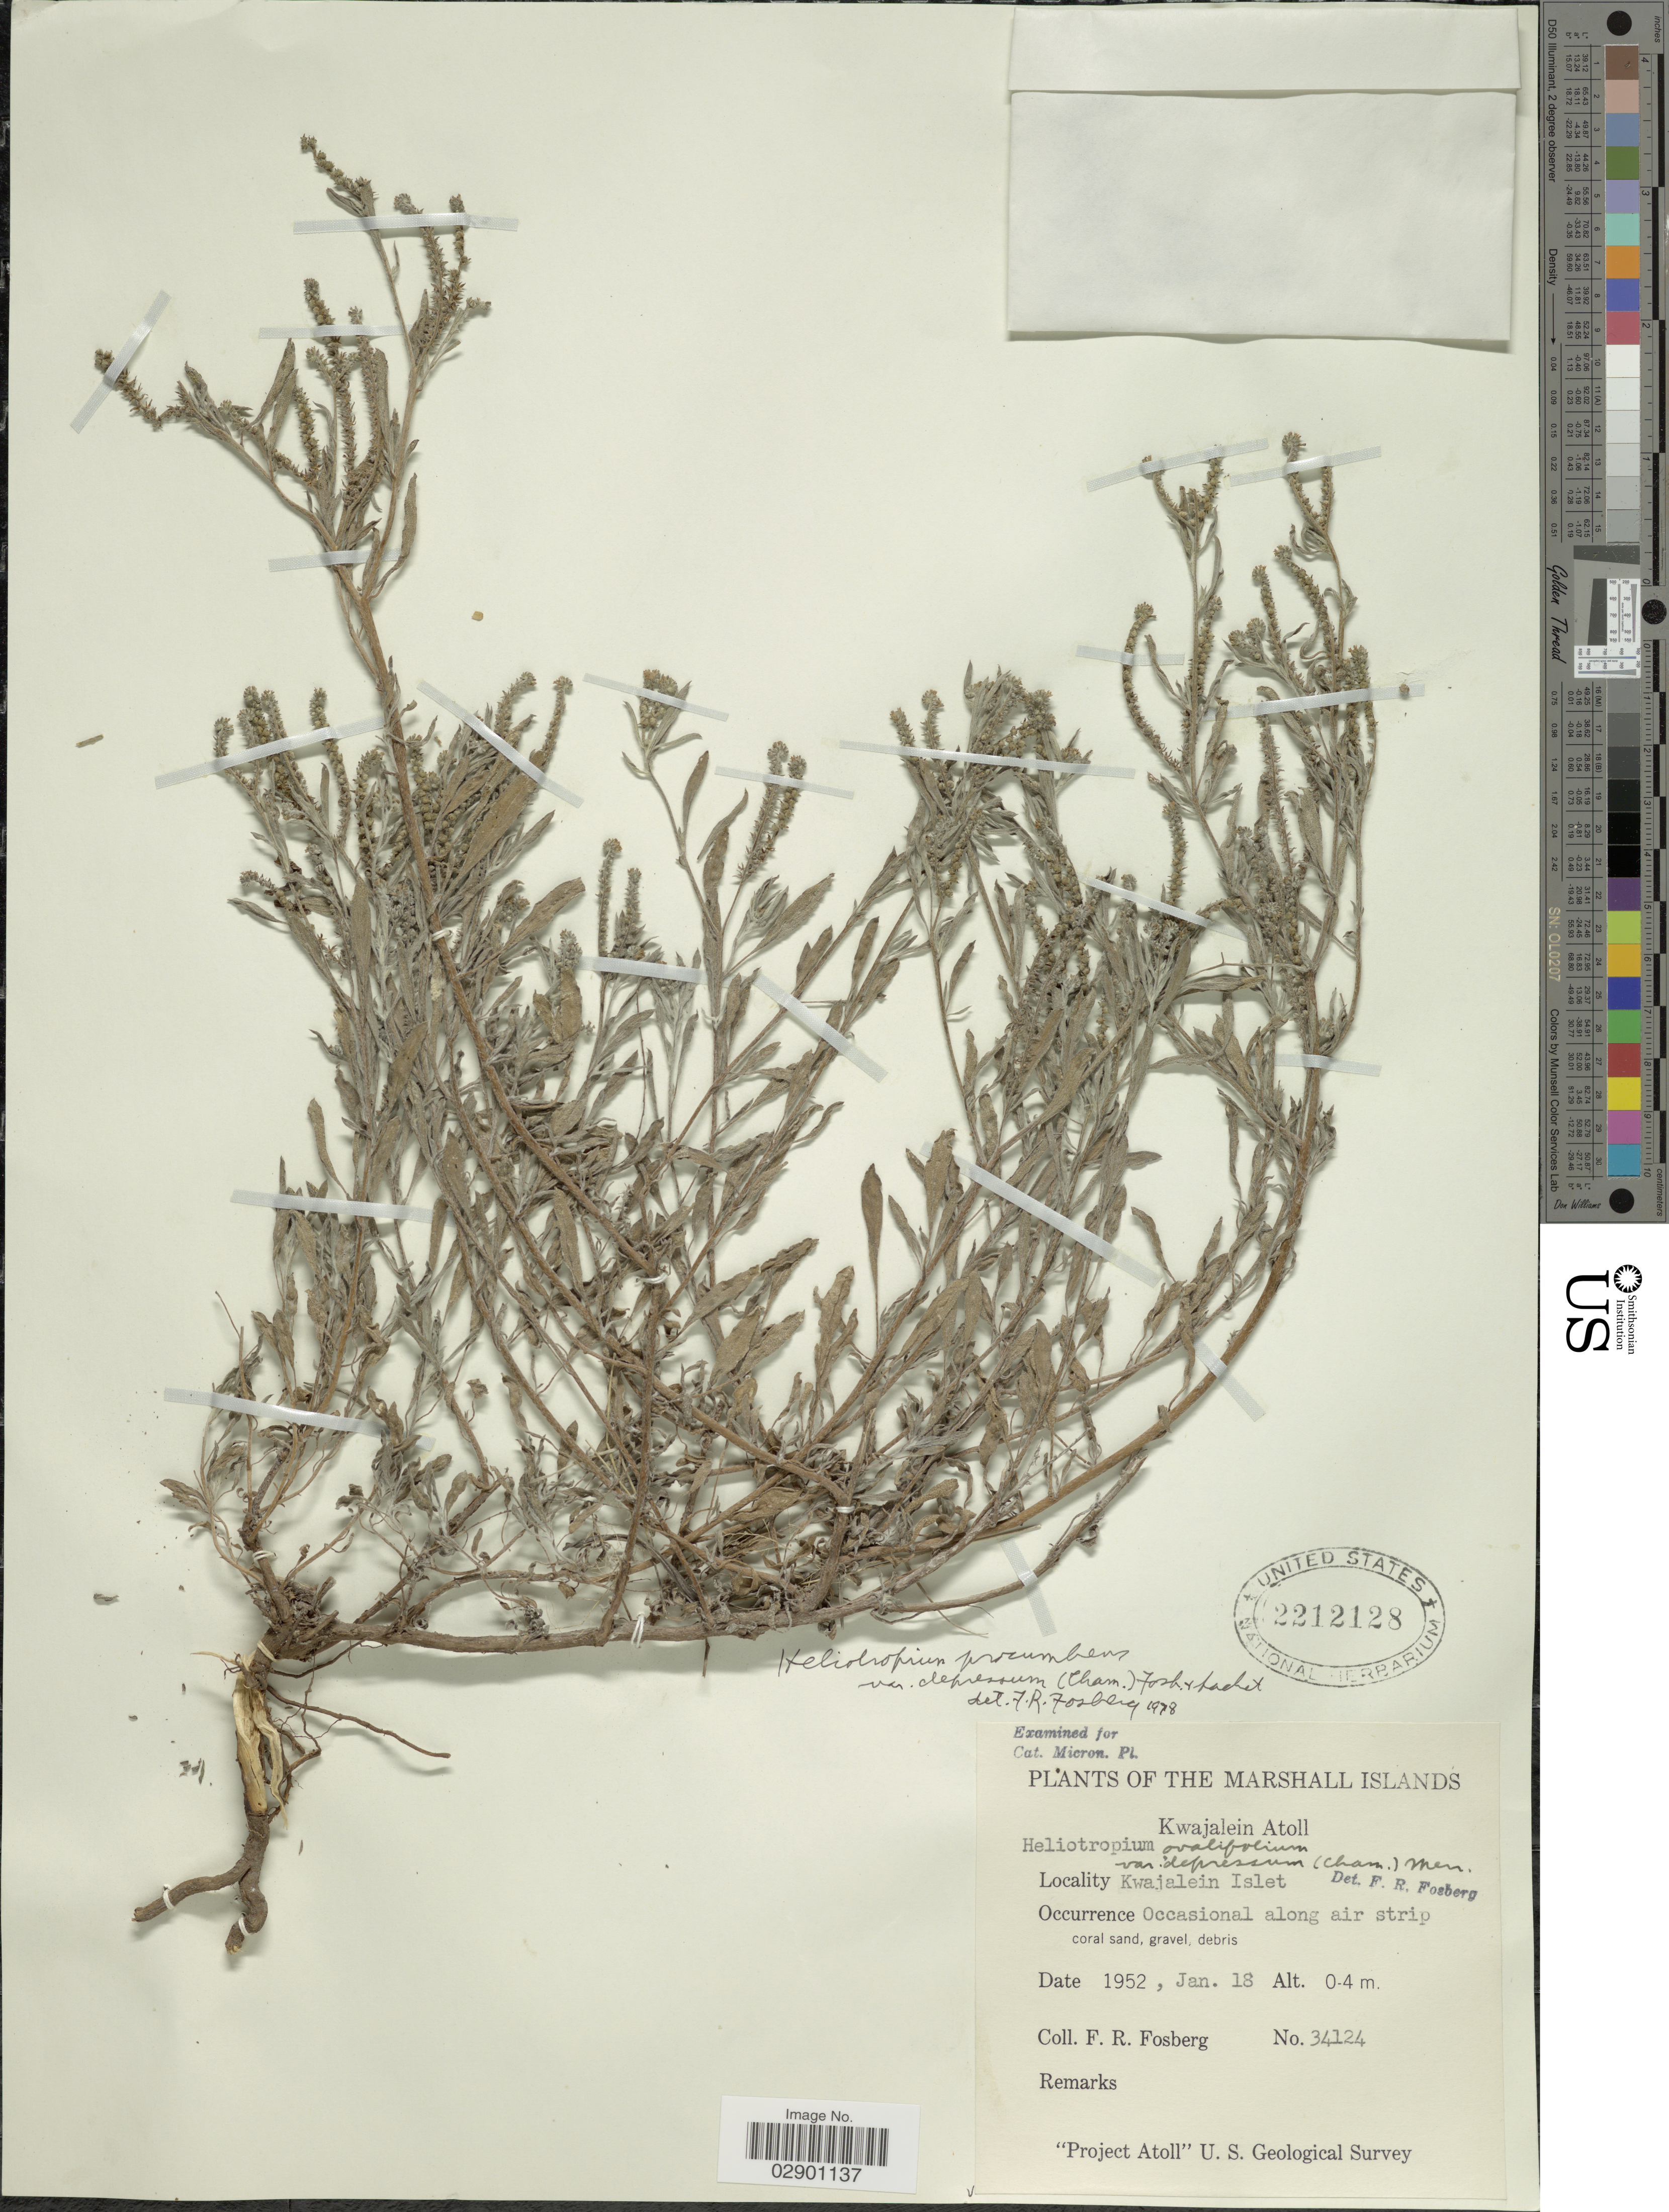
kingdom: Plantae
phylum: Tracheophyta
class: Magnoliopsida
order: Boraginales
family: Heliotropiaceae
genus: Heliotropium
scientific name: Heliotropium procumbens var. depressum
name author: (Cham.) Fosberg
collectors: F. R. Fosberg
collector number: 34124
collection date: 1952-01-18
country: Marshall Islands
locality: Kwajalein Atoll. Kwajalein Islet.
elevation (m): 0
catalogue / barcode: US 2212128